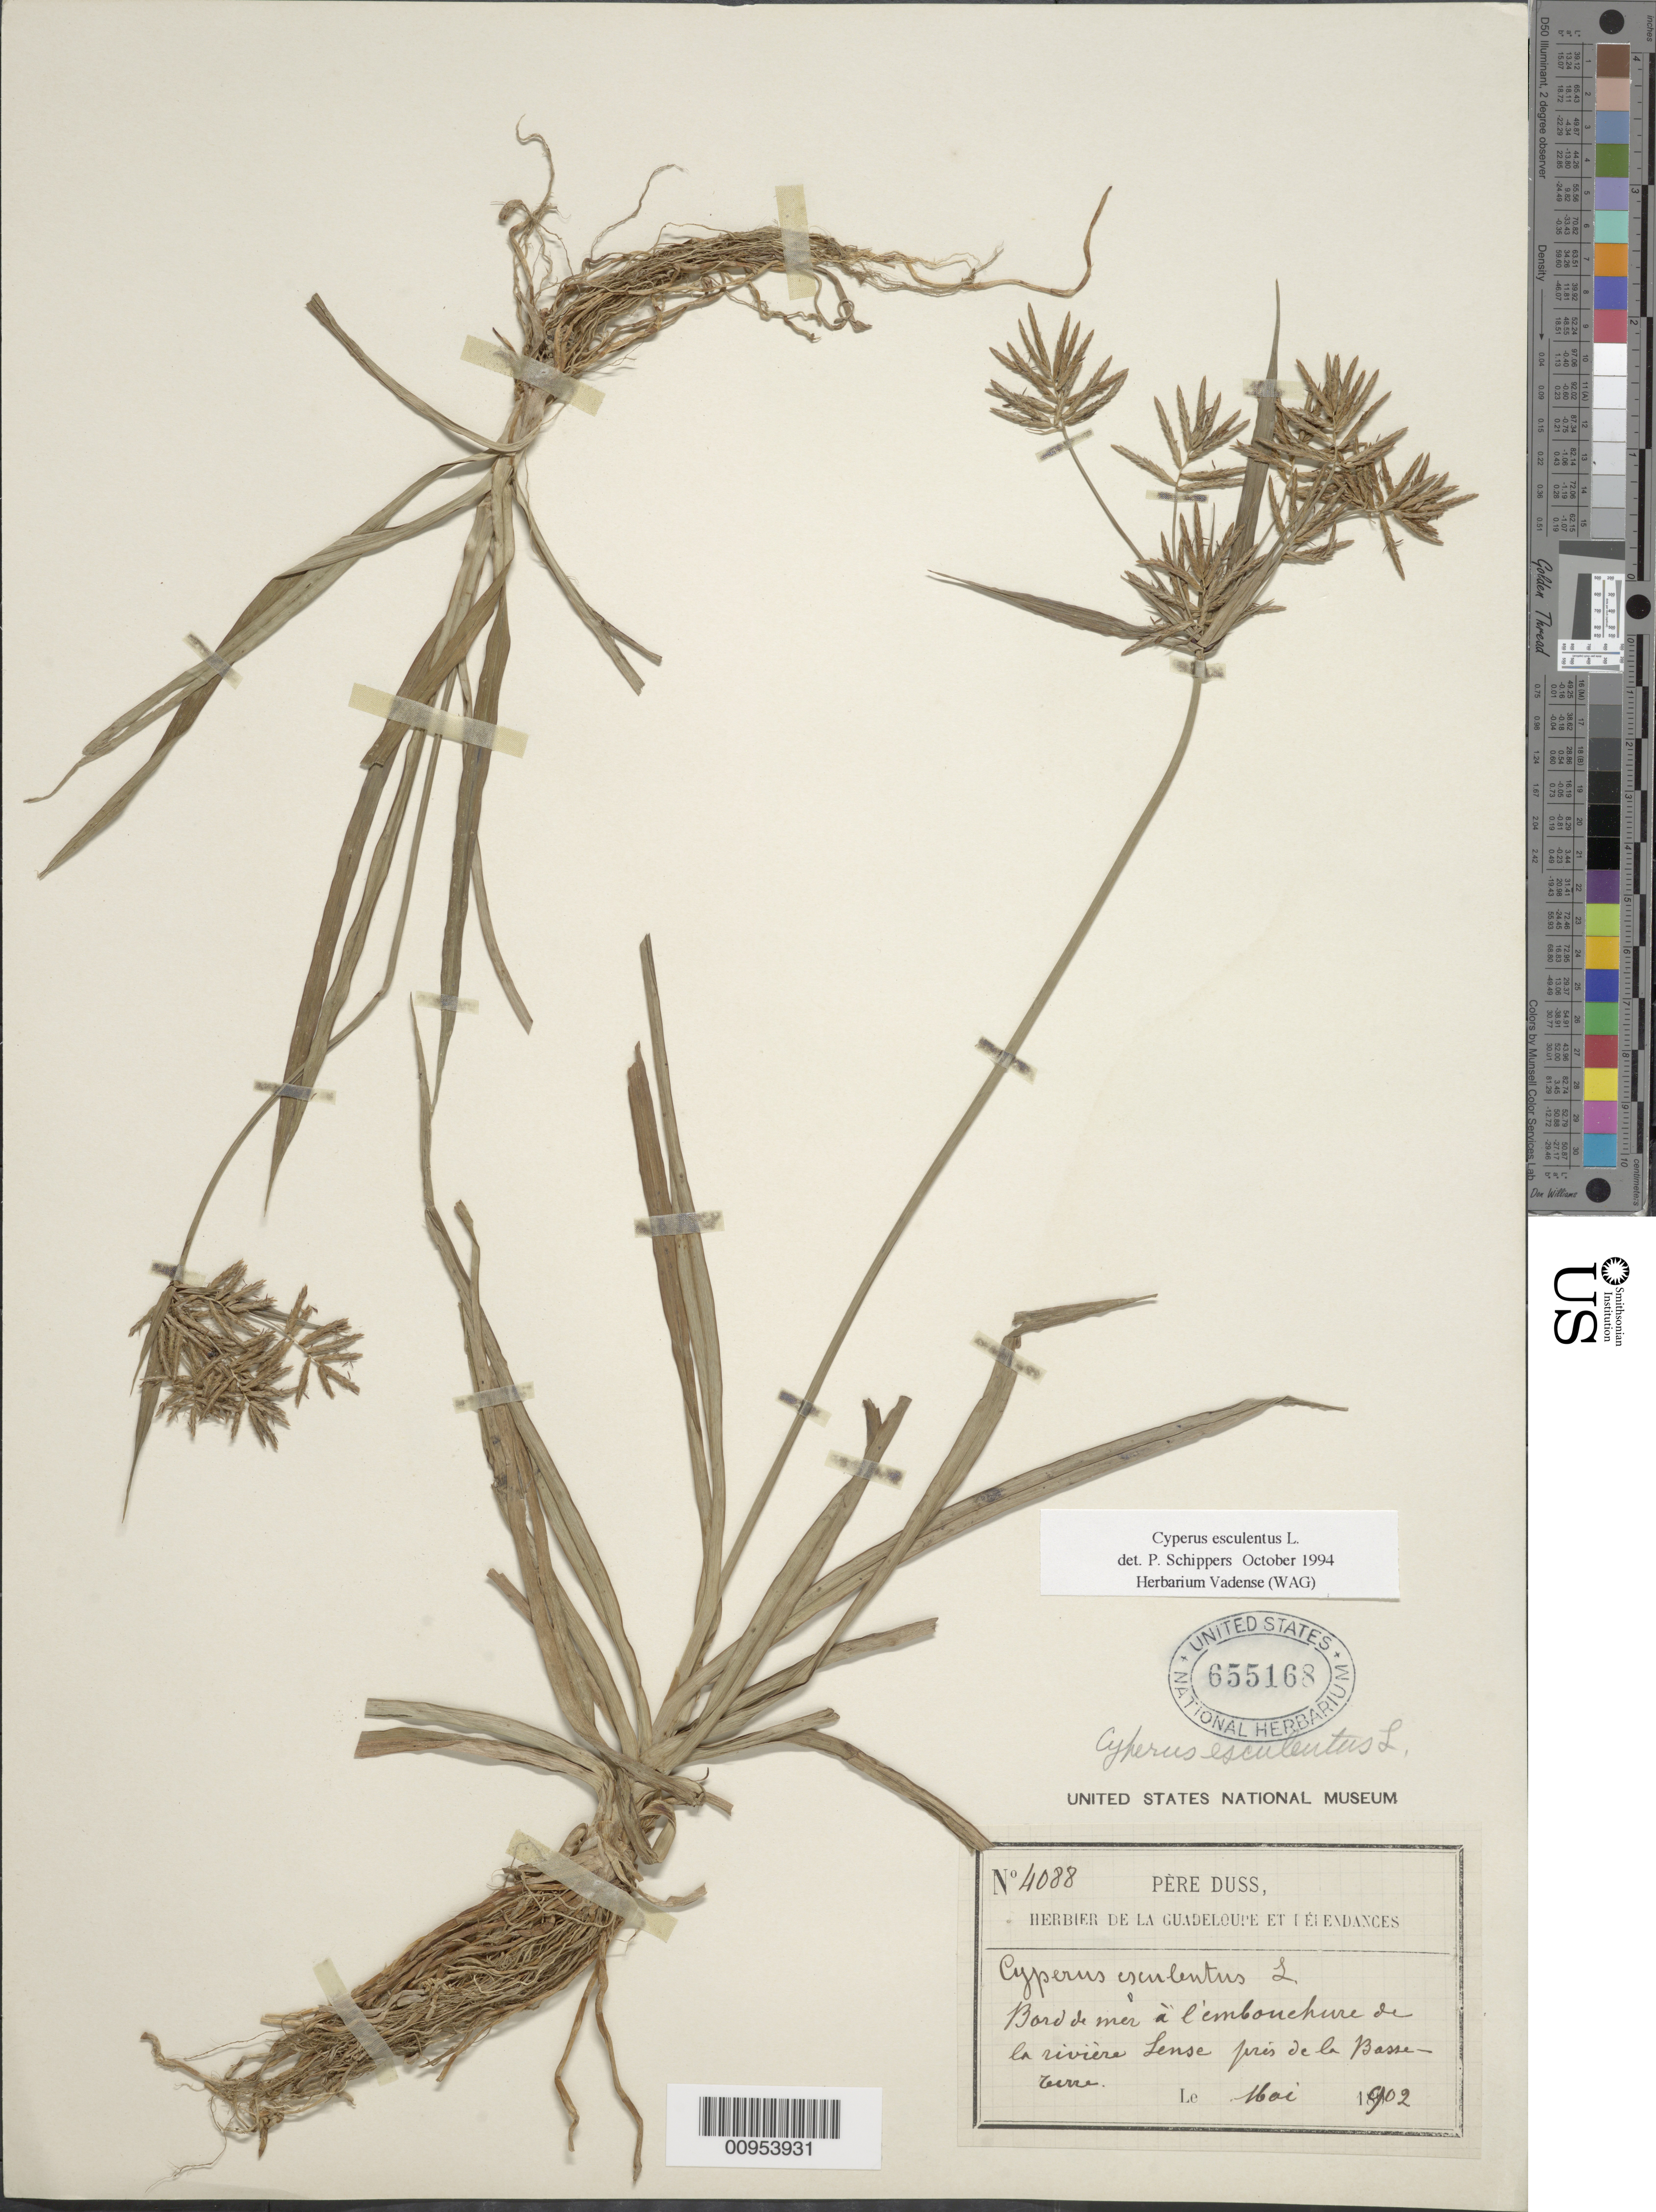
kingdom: Plantae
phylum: Tracheophyta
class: Liliopsida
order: Poales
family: Cyperaceae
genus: Cyperus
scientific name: Cyperus esculentus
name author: L.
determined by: Schippers, P.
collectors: Père Duss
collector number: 4088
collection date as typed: May 1902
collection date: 1902-05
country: Guadeloupe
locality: Bord de mer à l'embouchure de la Rivière Lense pre de la Basse Terre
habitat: Bord de mer à l'embouchure de la rivière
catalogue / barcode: US 655168